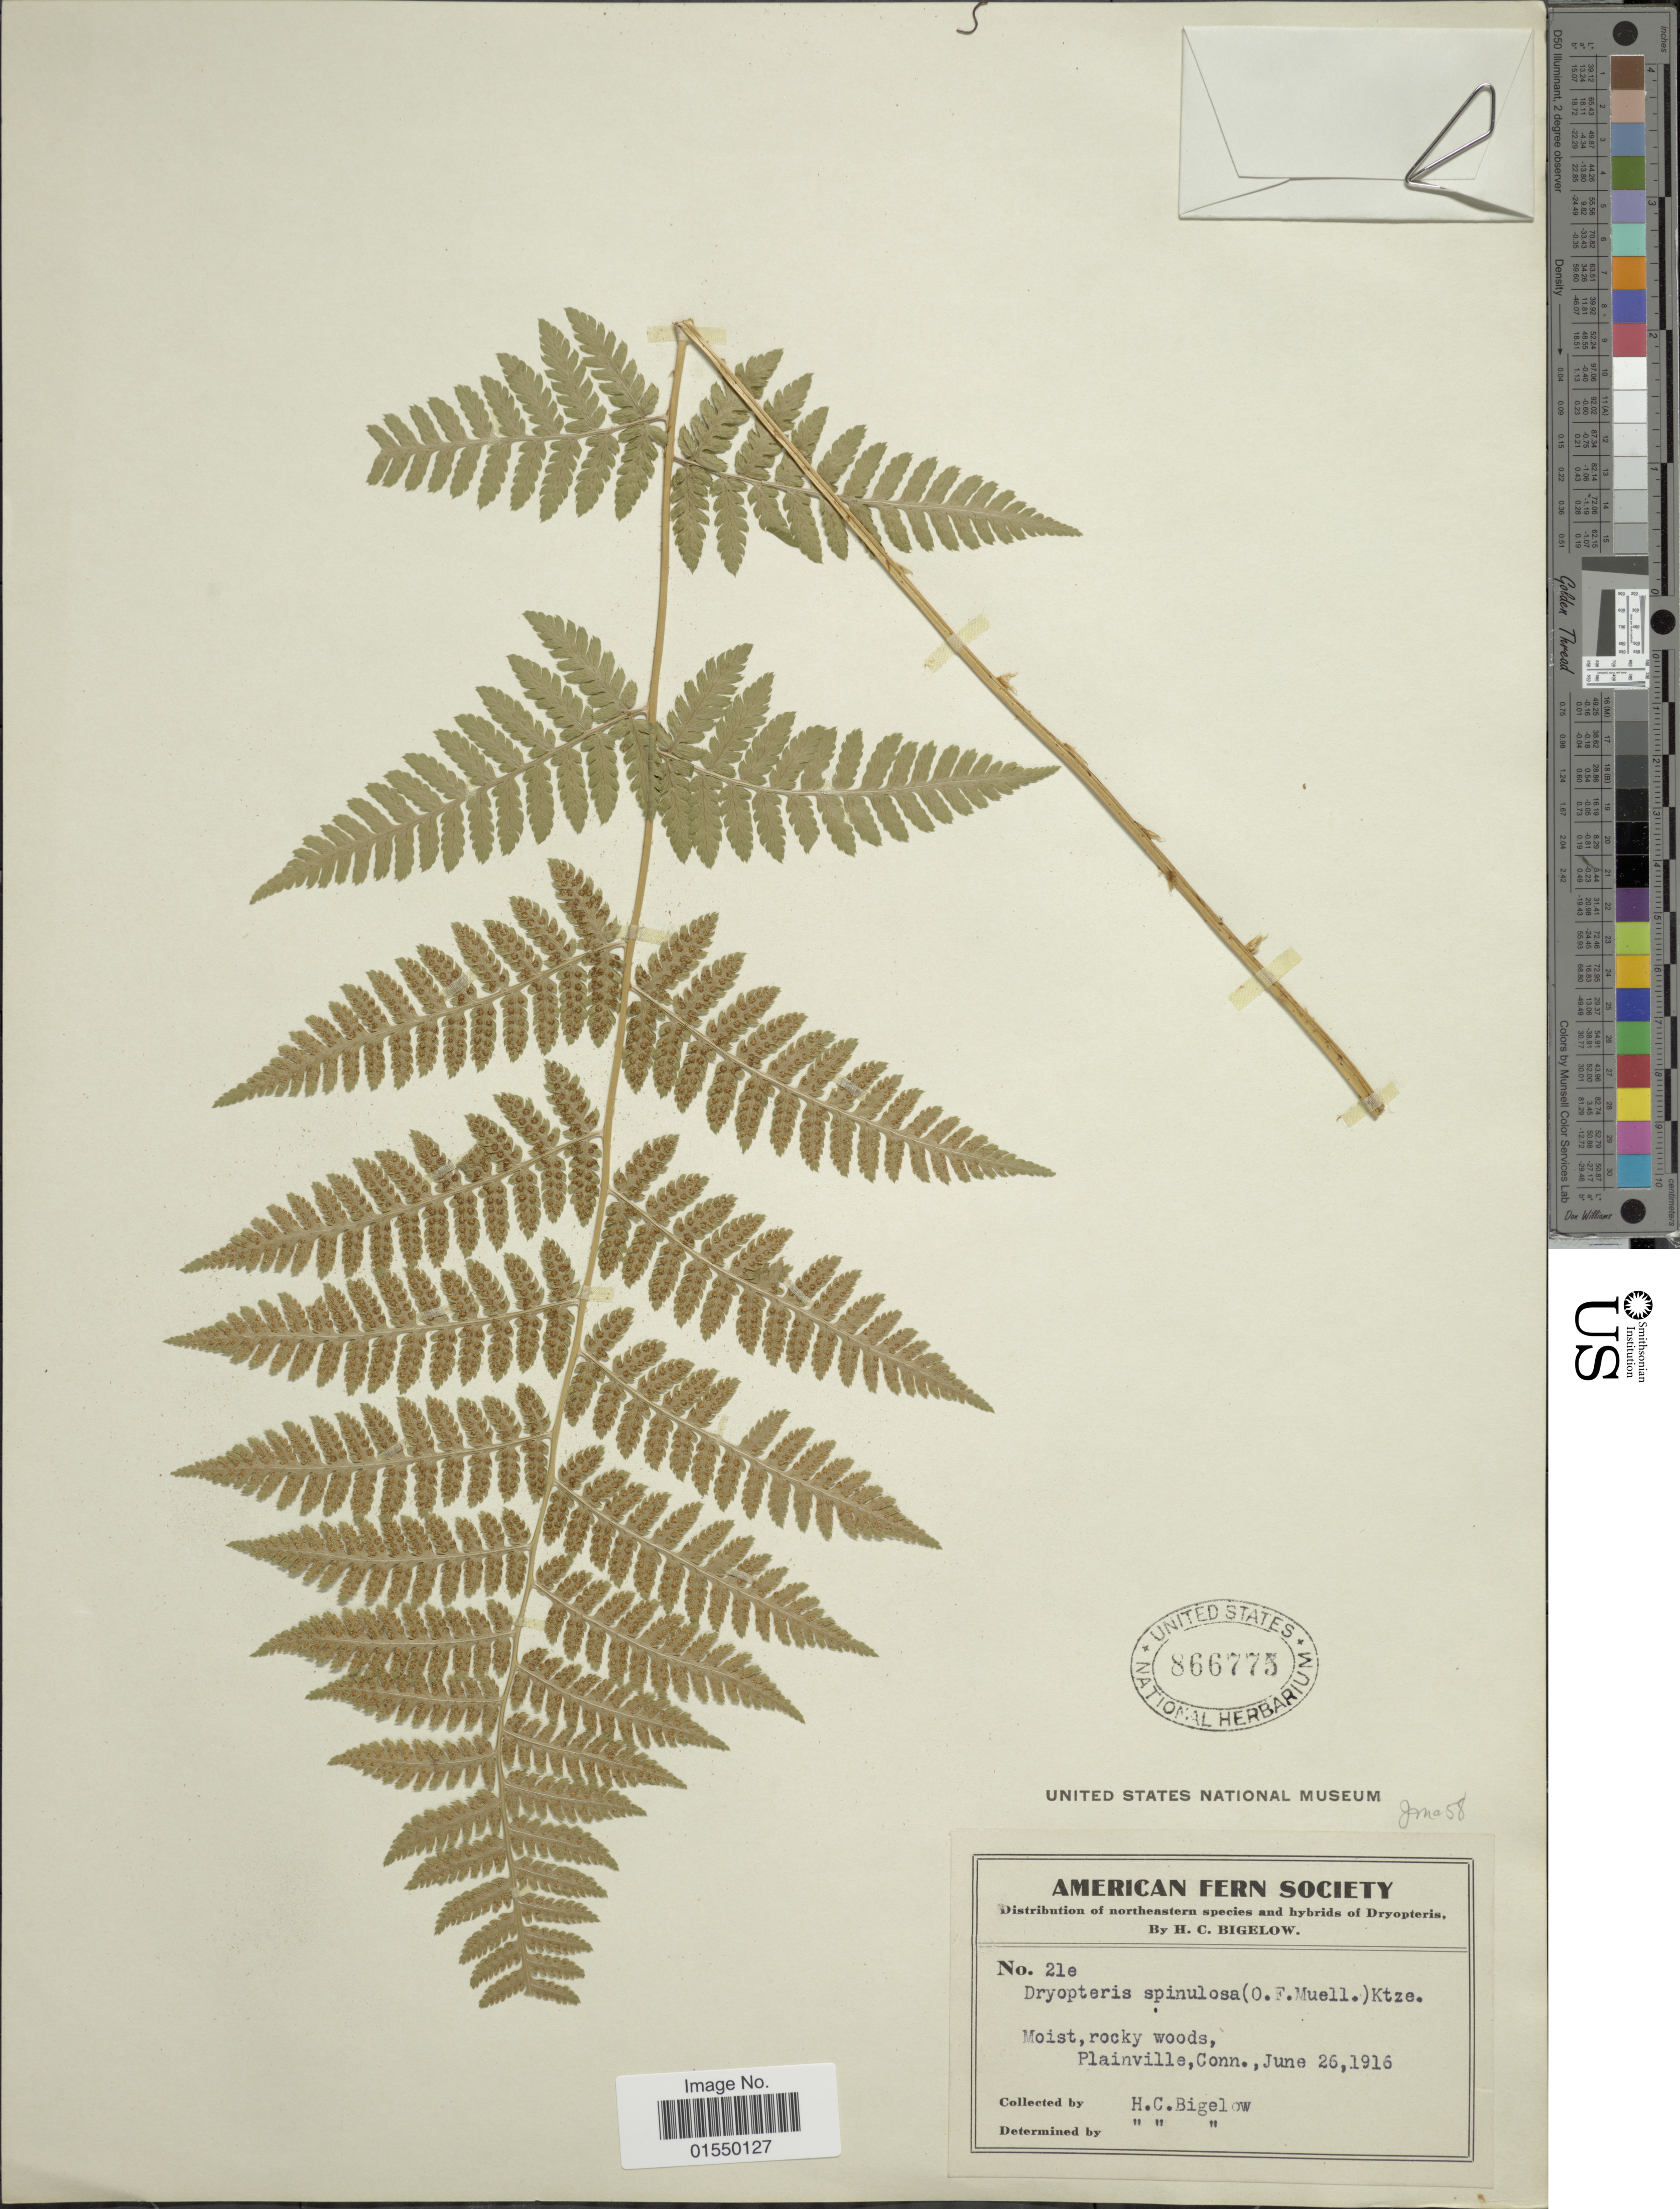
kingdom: Plantae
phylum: Tracheophyta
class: Polypodiopsida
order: Polypodiales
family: Dryopteridaceae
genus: Dryopteris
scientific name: Dryopteris carthusiana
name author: (Villars) H.P. Fuchs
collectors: H. Bigelow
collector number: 21e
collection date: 1916-06-26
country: United States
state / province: Connecticut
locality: Plainville, Conn.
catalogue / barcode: US 866775